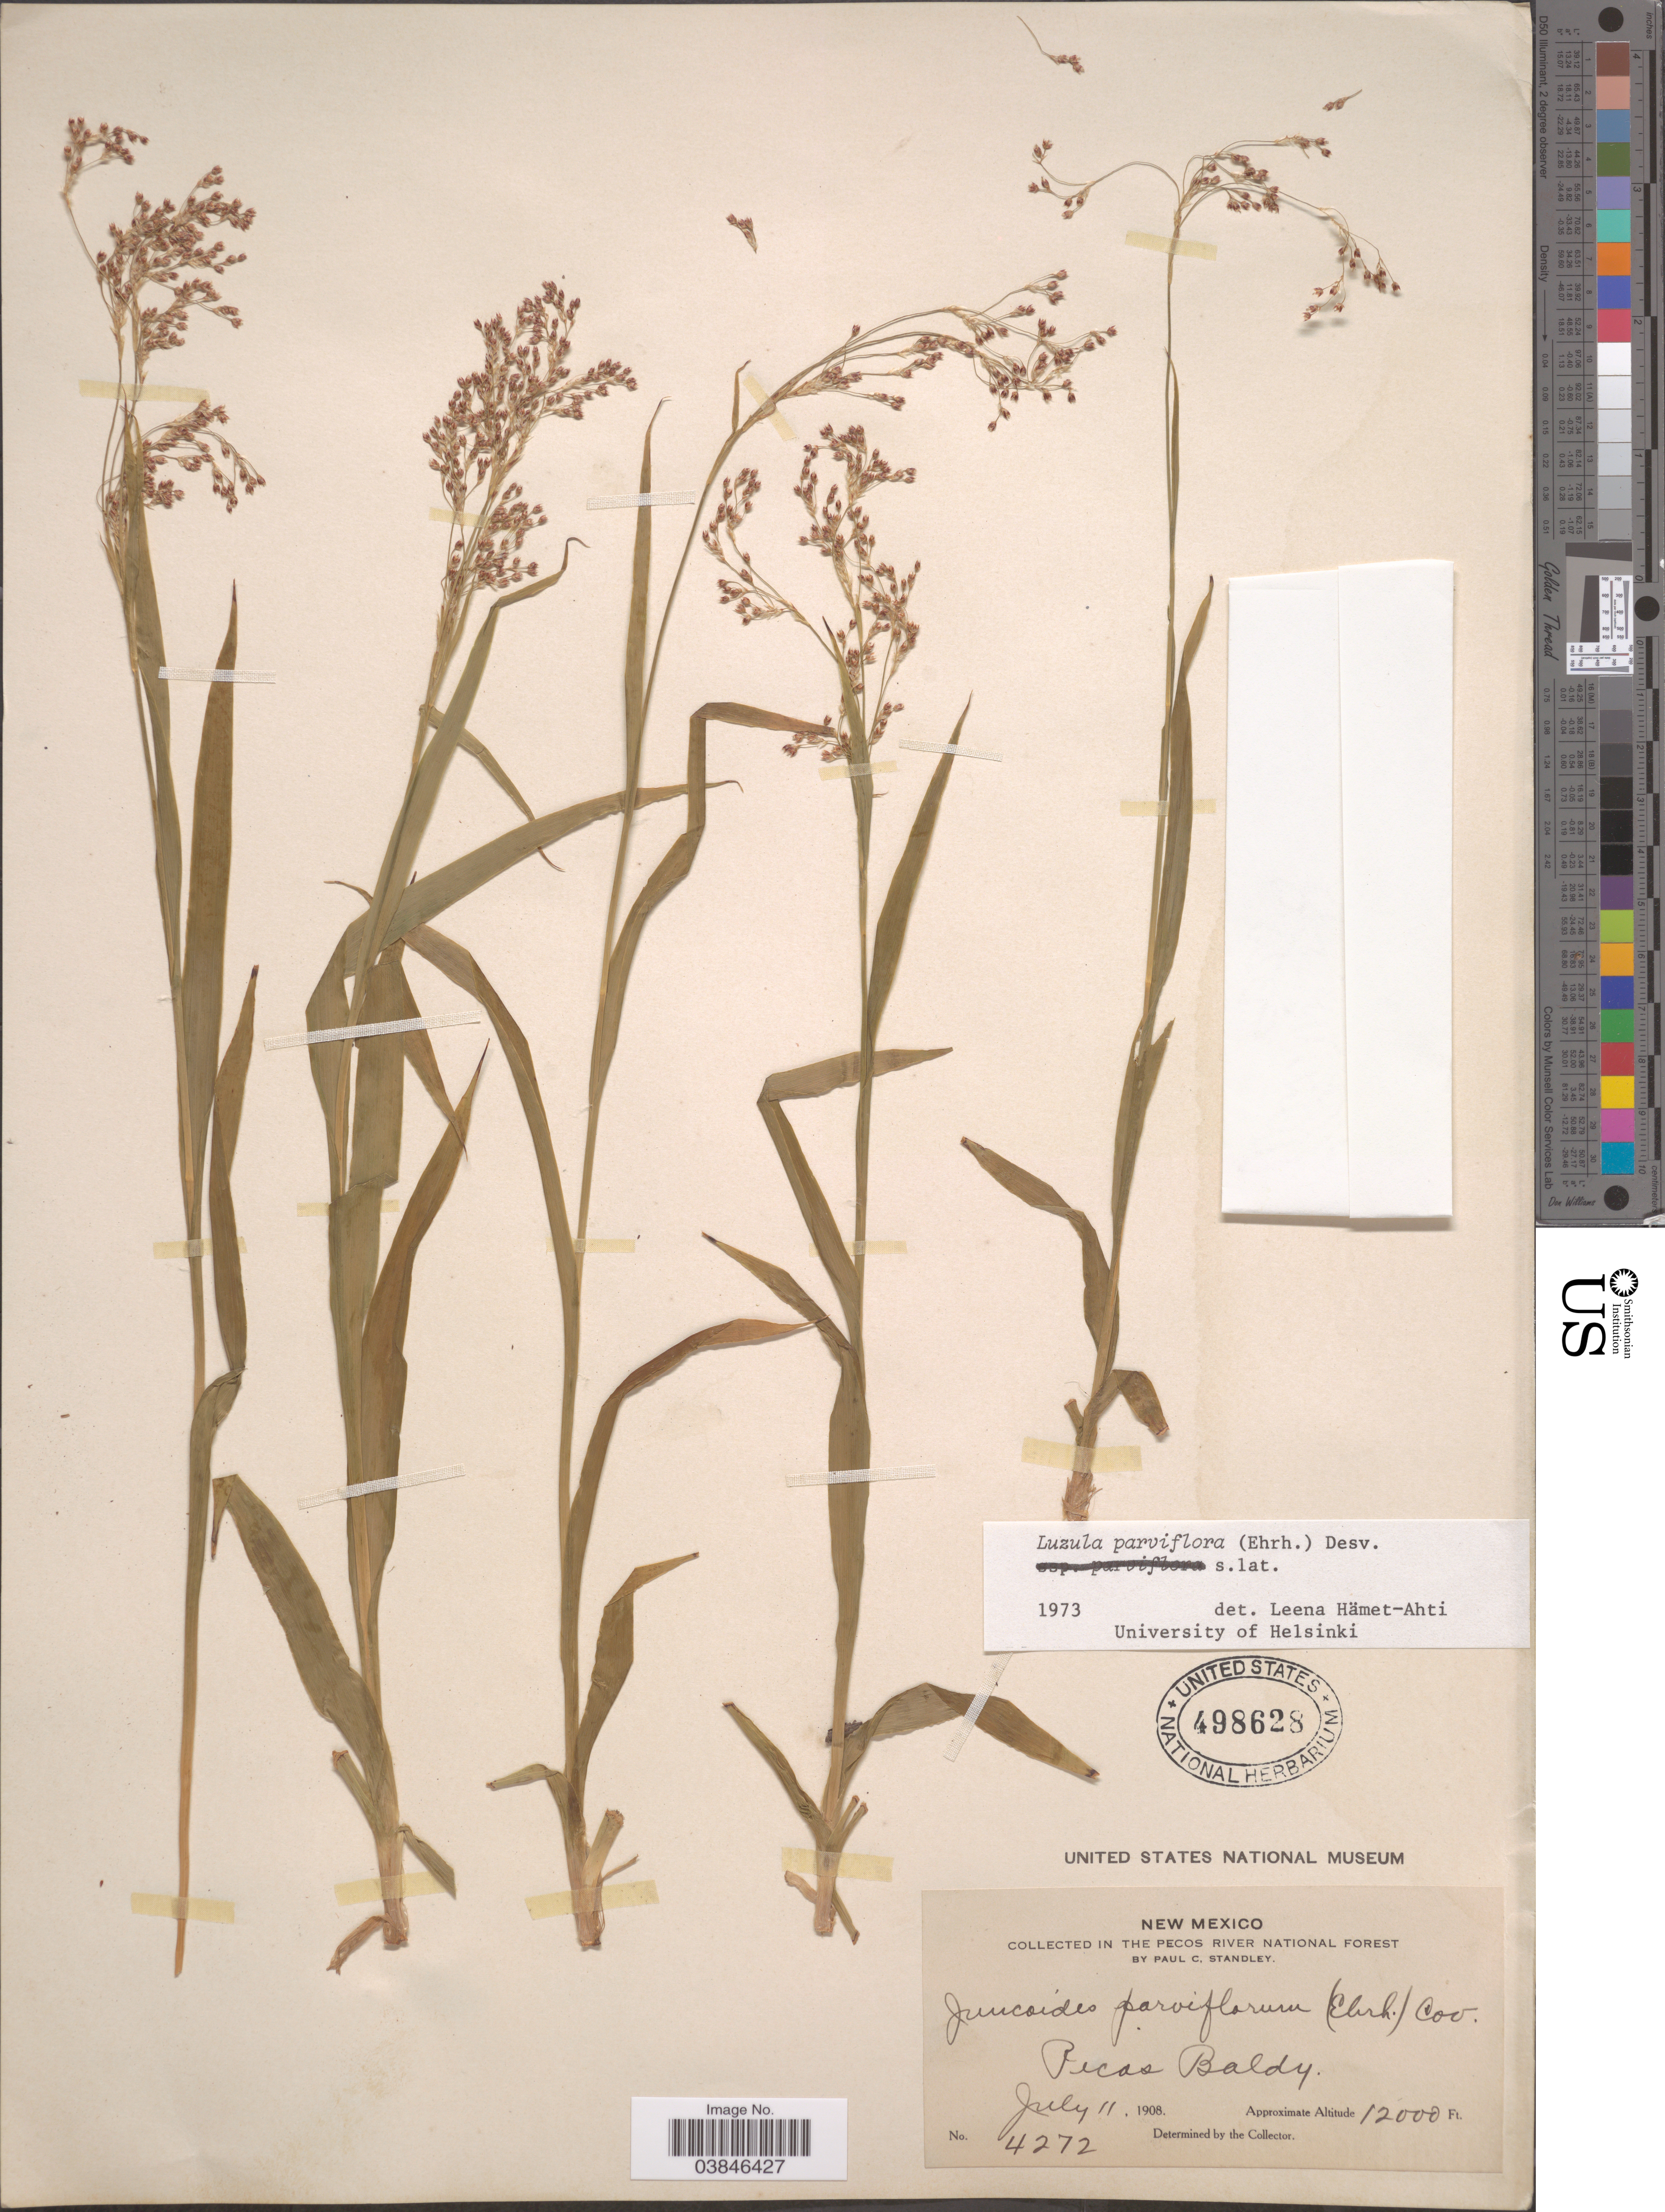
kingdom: Plantae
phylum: Tracheophyta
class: Liliopsida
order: Poales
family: Juncaceae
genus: Luzula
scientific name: Luzula parviflora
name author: (Ehrh.) Desv.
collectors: P. C. Standley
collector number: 4272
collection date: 1908-07-11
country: United States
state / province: New Mexico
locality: In the Pecos River National Forest. Pecos Baldy.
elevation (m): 3658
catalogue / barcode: US 498628